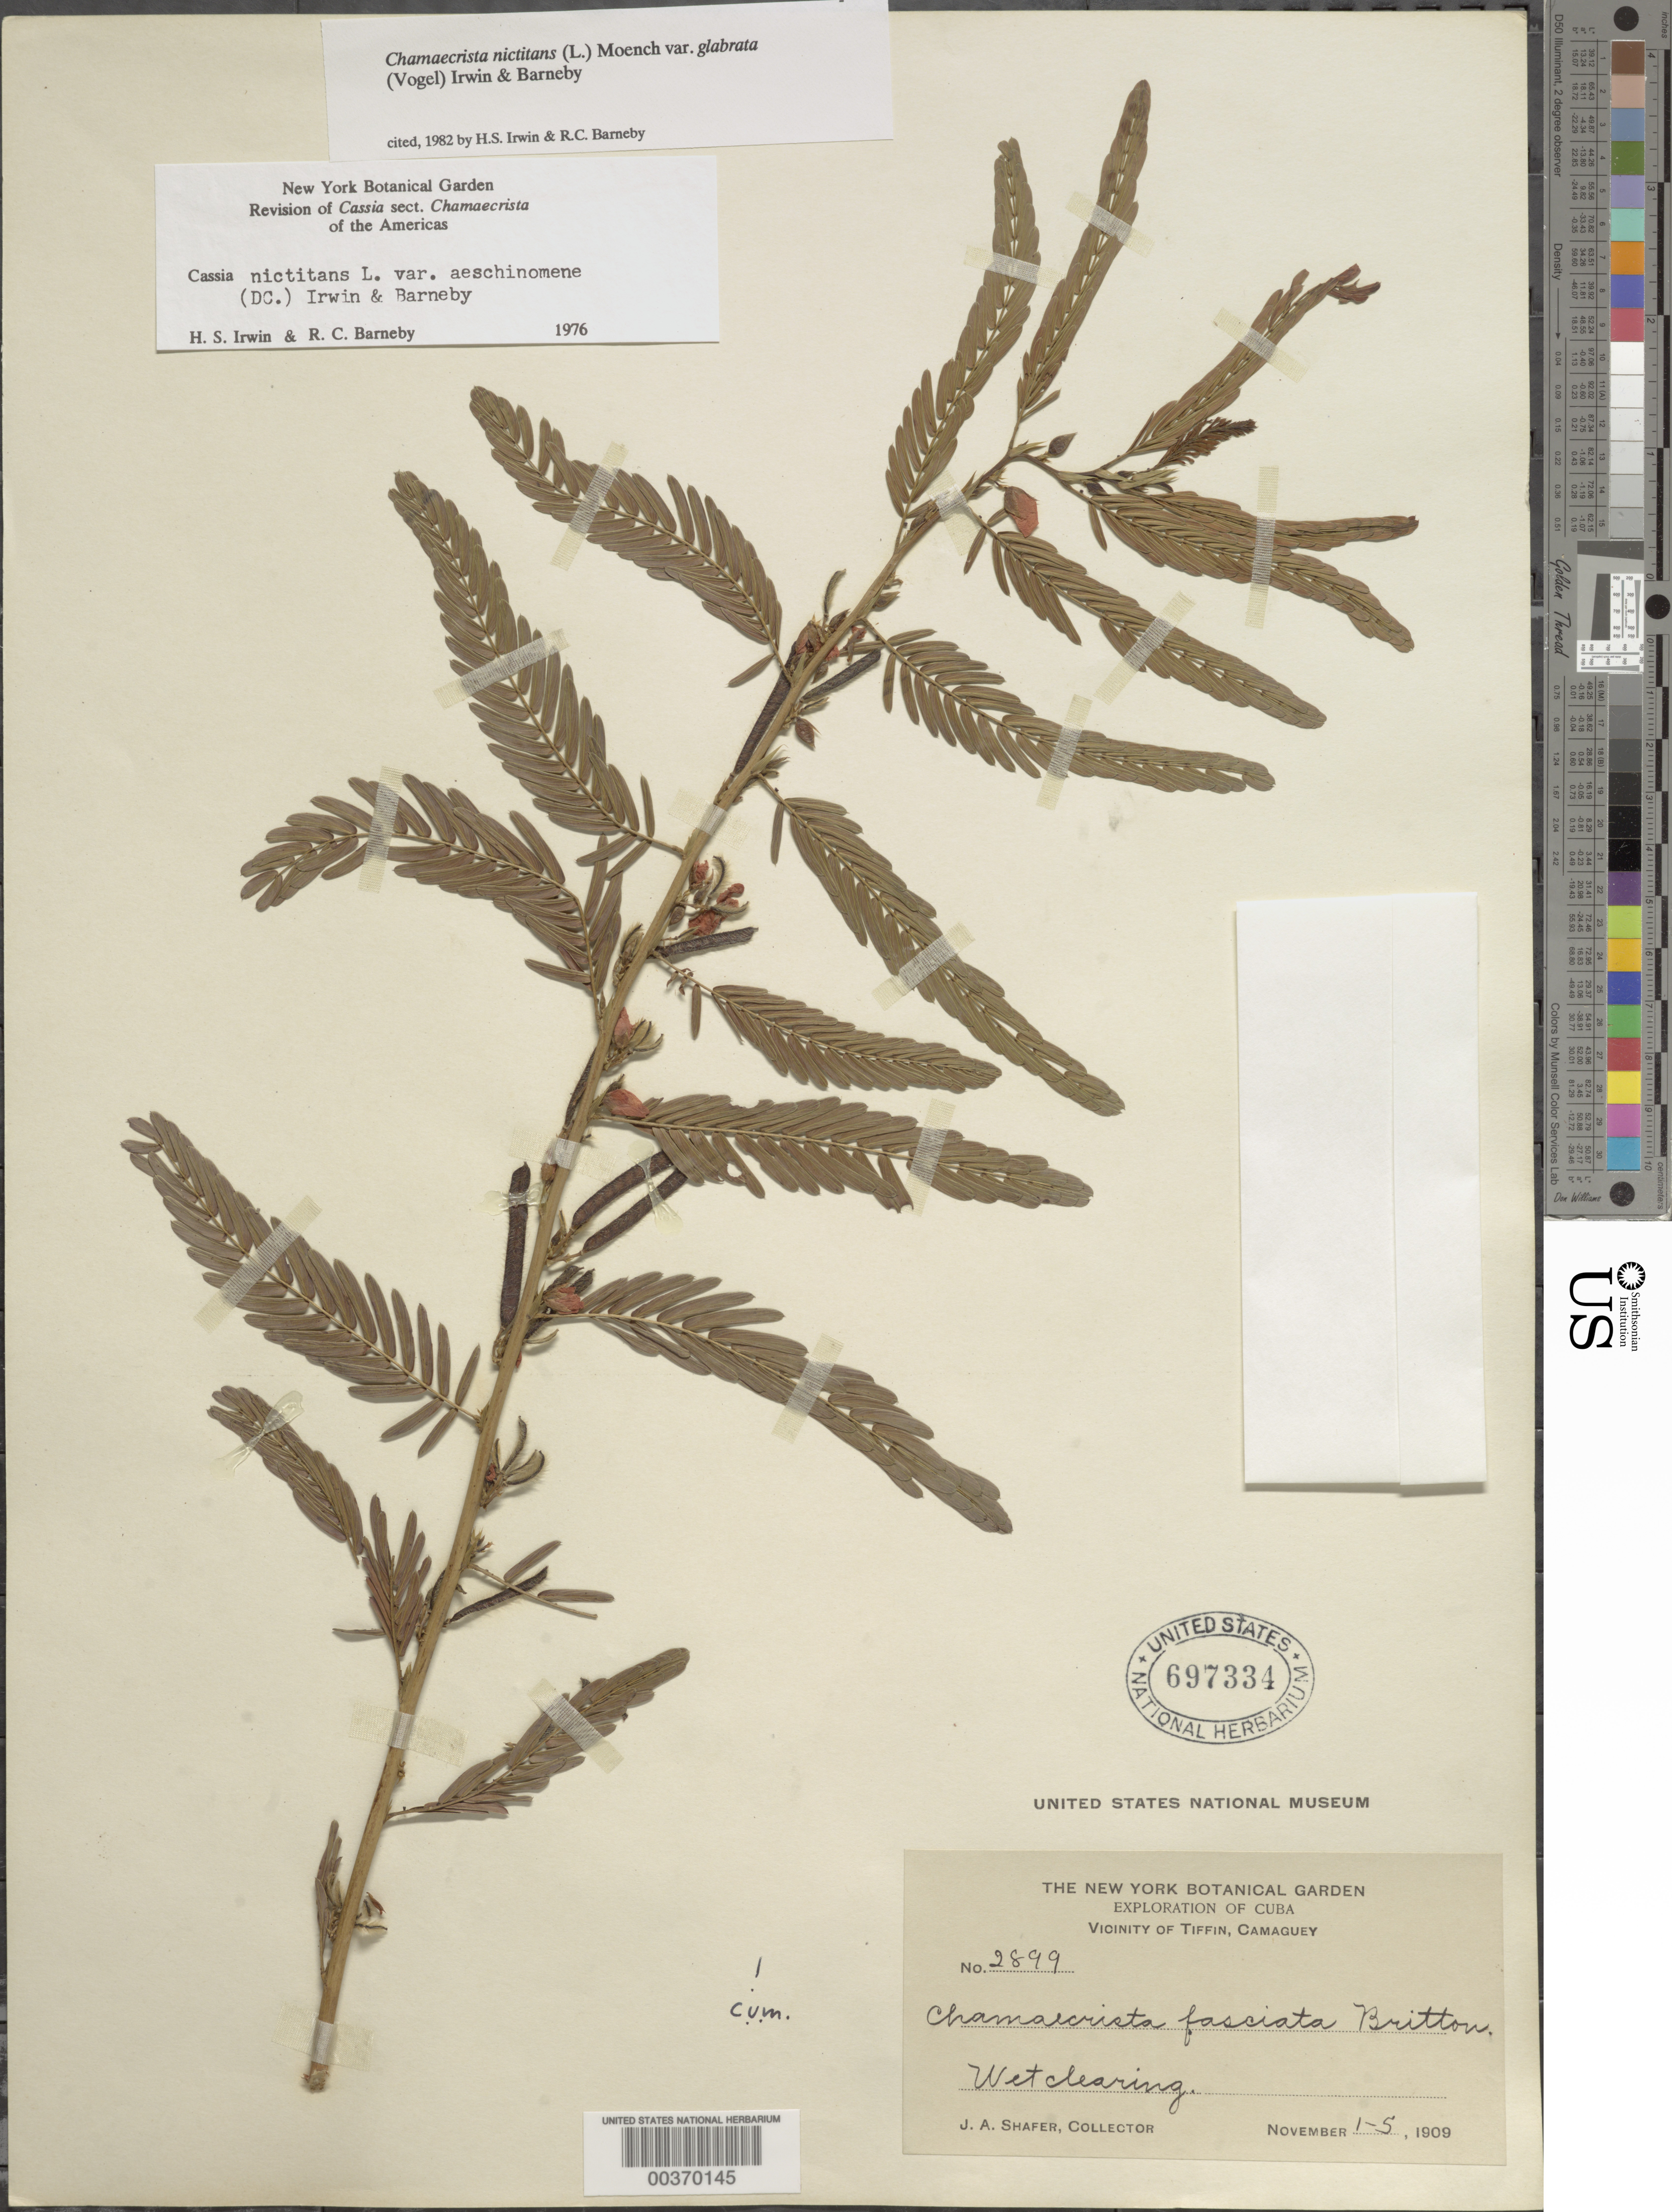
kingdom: Plantae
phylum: Tracheophyta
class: Magnoliopsida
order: Fabales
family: Fabaceae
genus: Chamaecrista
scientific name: Chamaecrista nictitans var. glabrata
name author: (Vogel) H.S. Irwin & Barneby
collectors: J. A. Shafer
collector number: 2899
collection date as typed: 01 Nov 1909 to 05 Nov 1909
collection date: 1909-11-01/1909-11-05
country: Cuba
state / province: Camagüey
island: Greater Antilles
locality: Vicinity of Tiffin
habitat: Wet clearing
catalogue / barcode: US 697334